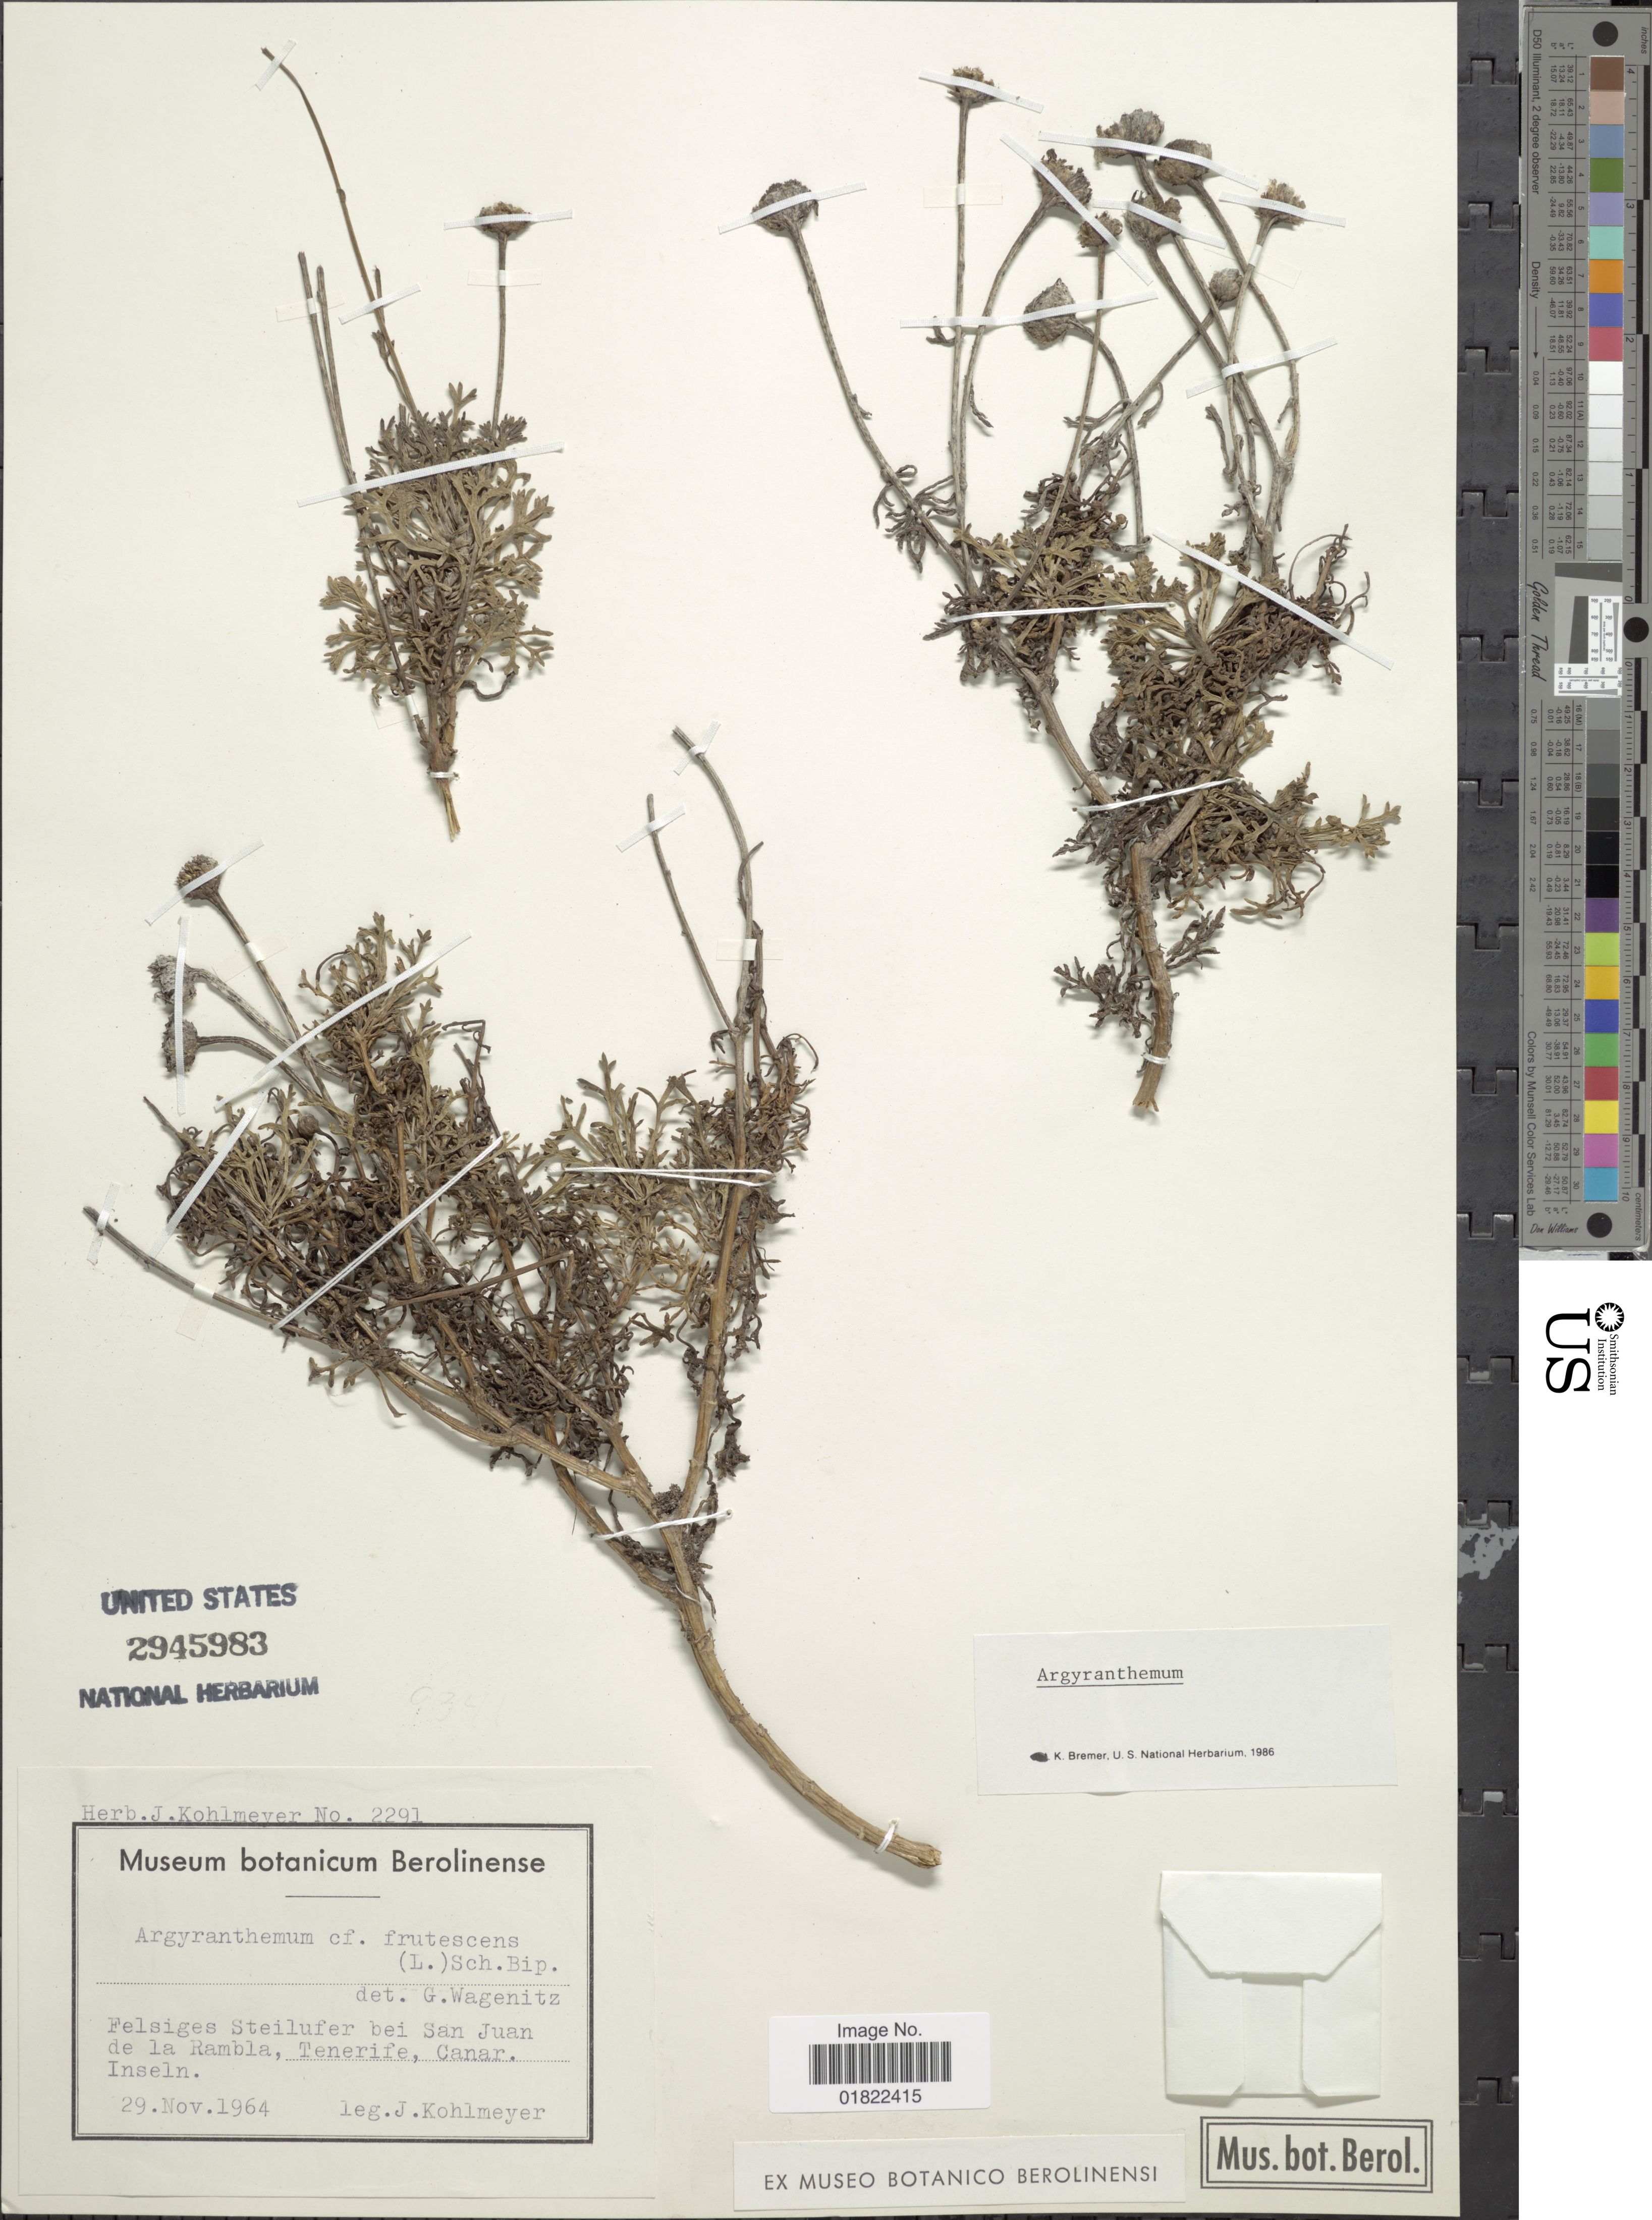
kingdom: Plantae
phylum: Tracheophyta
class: Magnoliopsida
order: Asterales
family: Asteraceae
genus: Argyranthemum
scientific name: Argyranthemum frutescens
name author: L.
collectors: J. Kohlmeyer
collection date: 1964-11-29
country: Spain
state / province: Canarias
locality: Felsiges Steilufer bei San Juan de la Rambla, Tenerife, Canar Inseln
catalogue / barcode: US 2945983